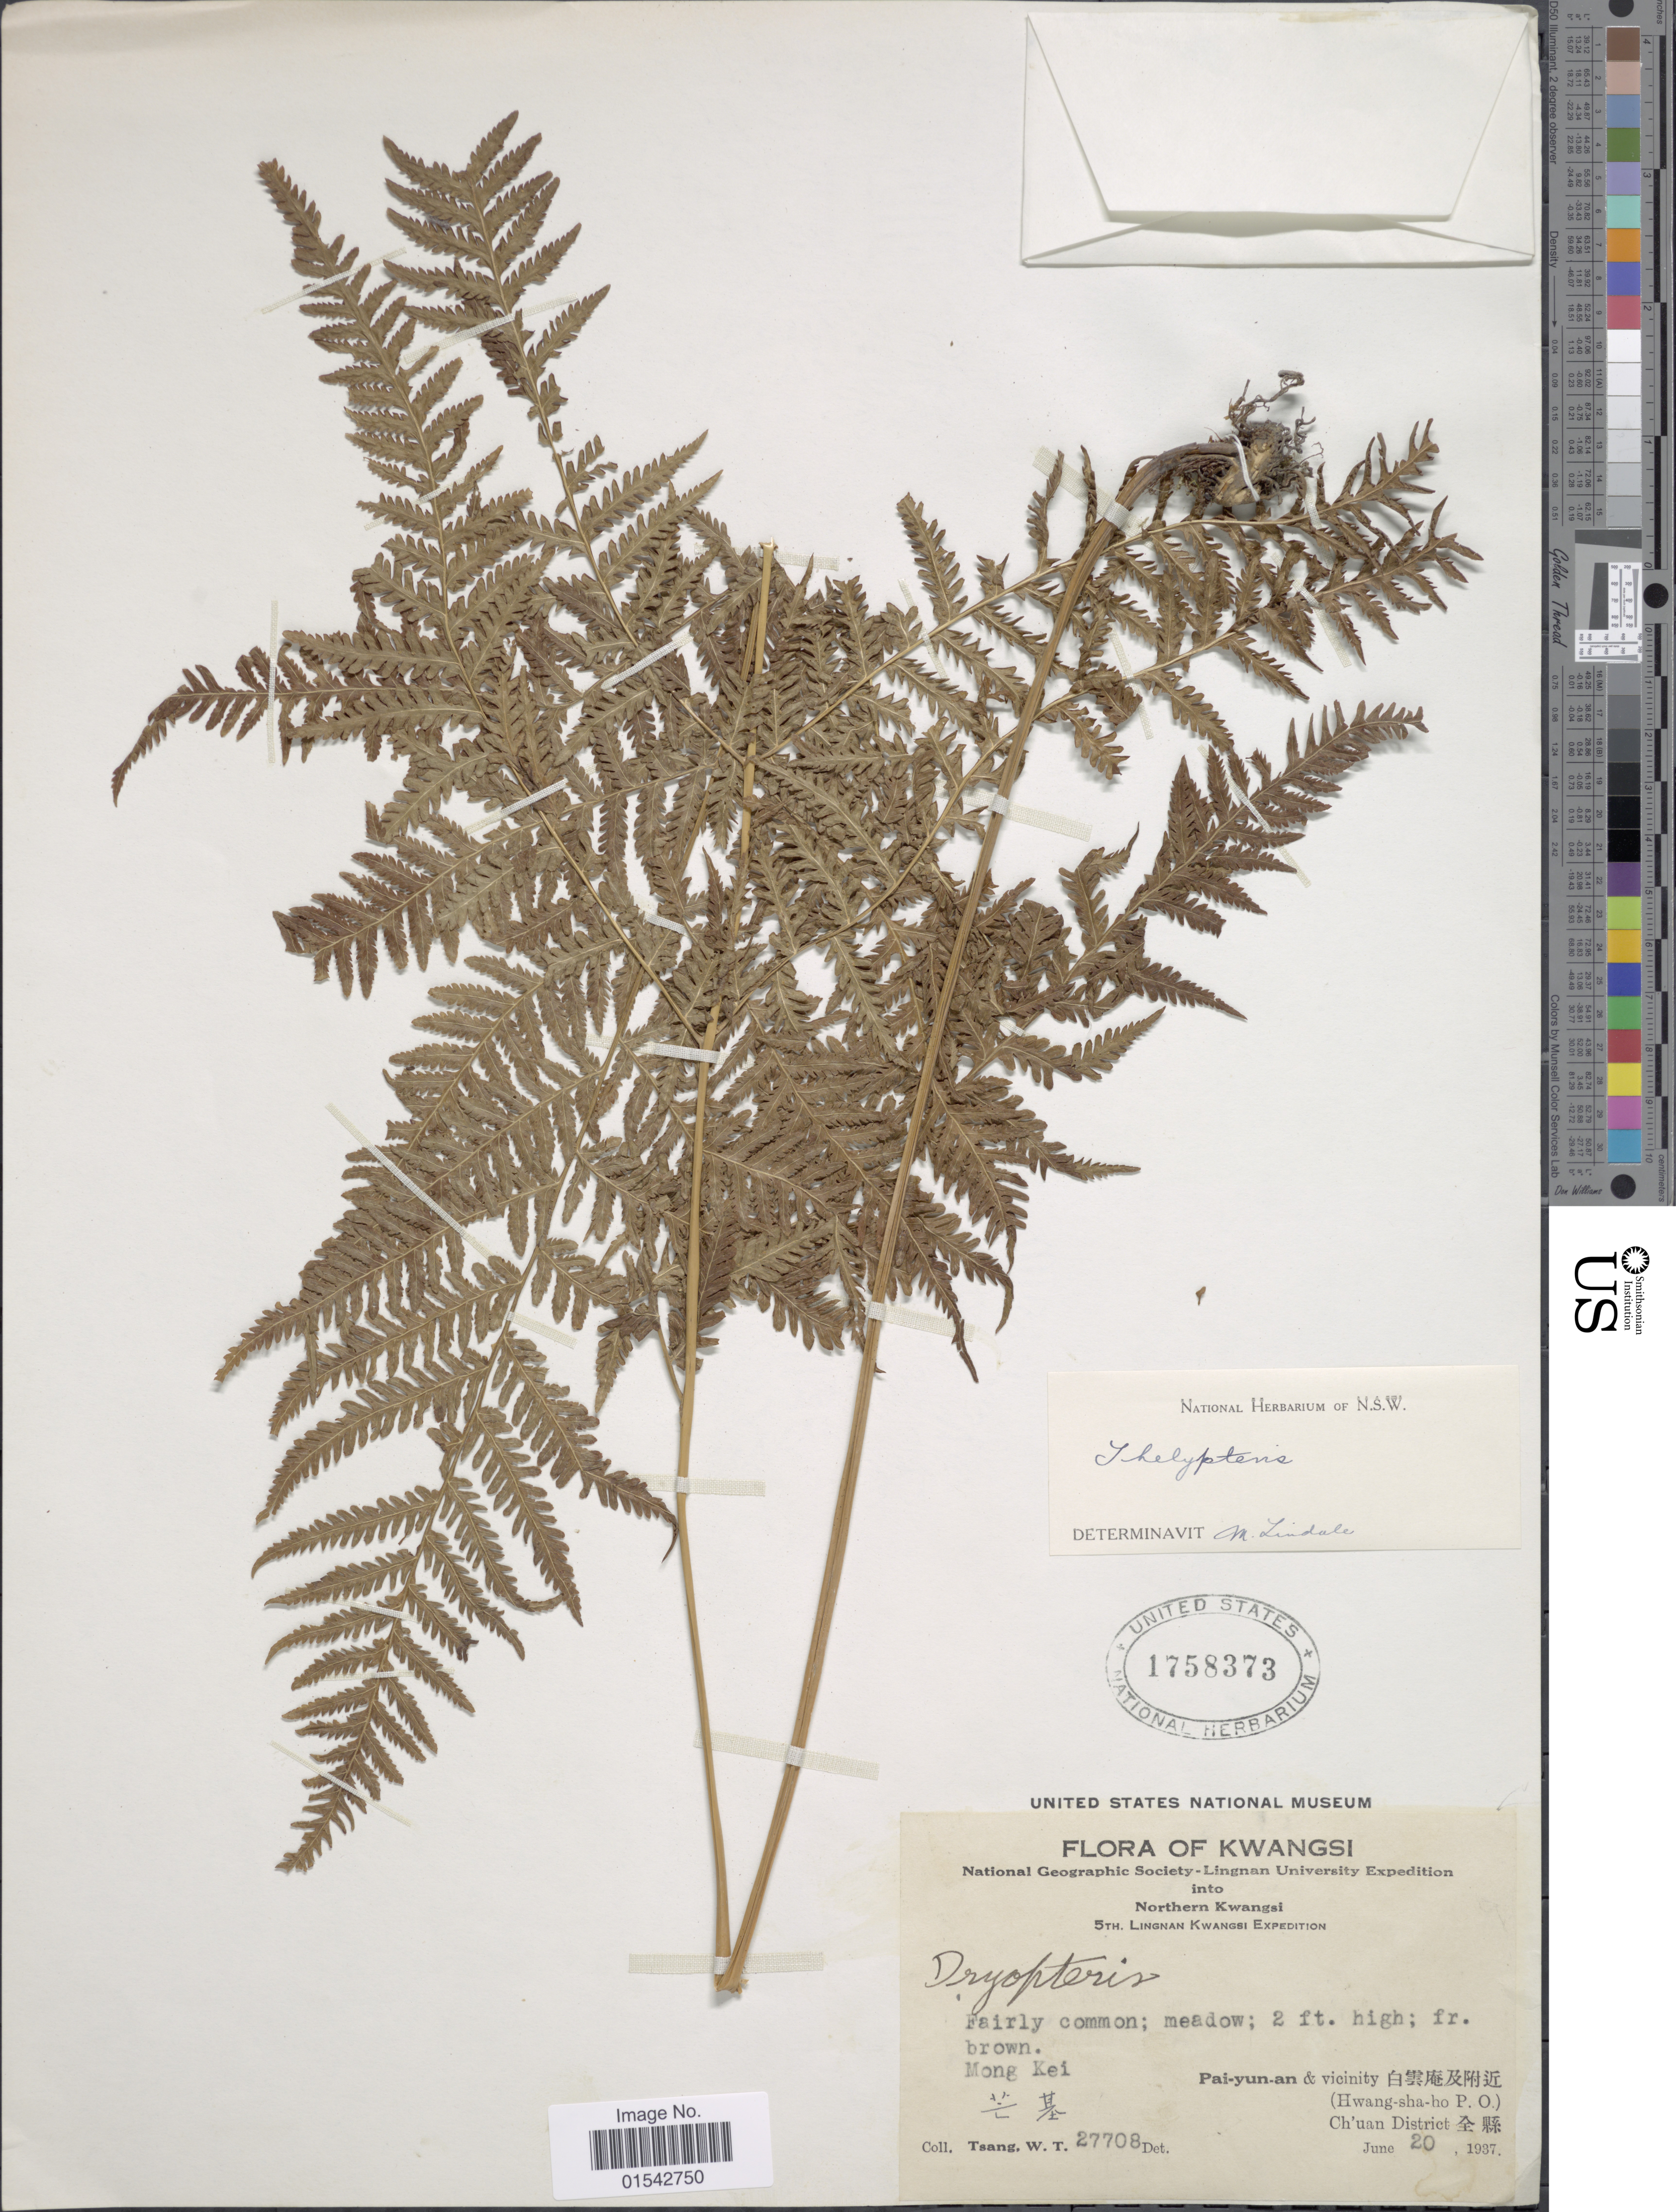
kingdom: Plantae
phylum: Tracheophyta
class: Polypodiopsida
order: Polypodiales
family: Thelypteridaceae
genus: Cyclosorus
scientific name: Cyclosorus sp.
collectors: W. T. Tsang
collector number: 27708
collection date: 1937-06-20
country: China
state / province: Guangxi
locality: Kwangsi, Northern Kwangsi, Mong Kei, Pai,yun-an & vicinity (Hwang-Sha-ho P. O.) Chúan District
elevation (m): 1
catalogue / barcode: US 1758373